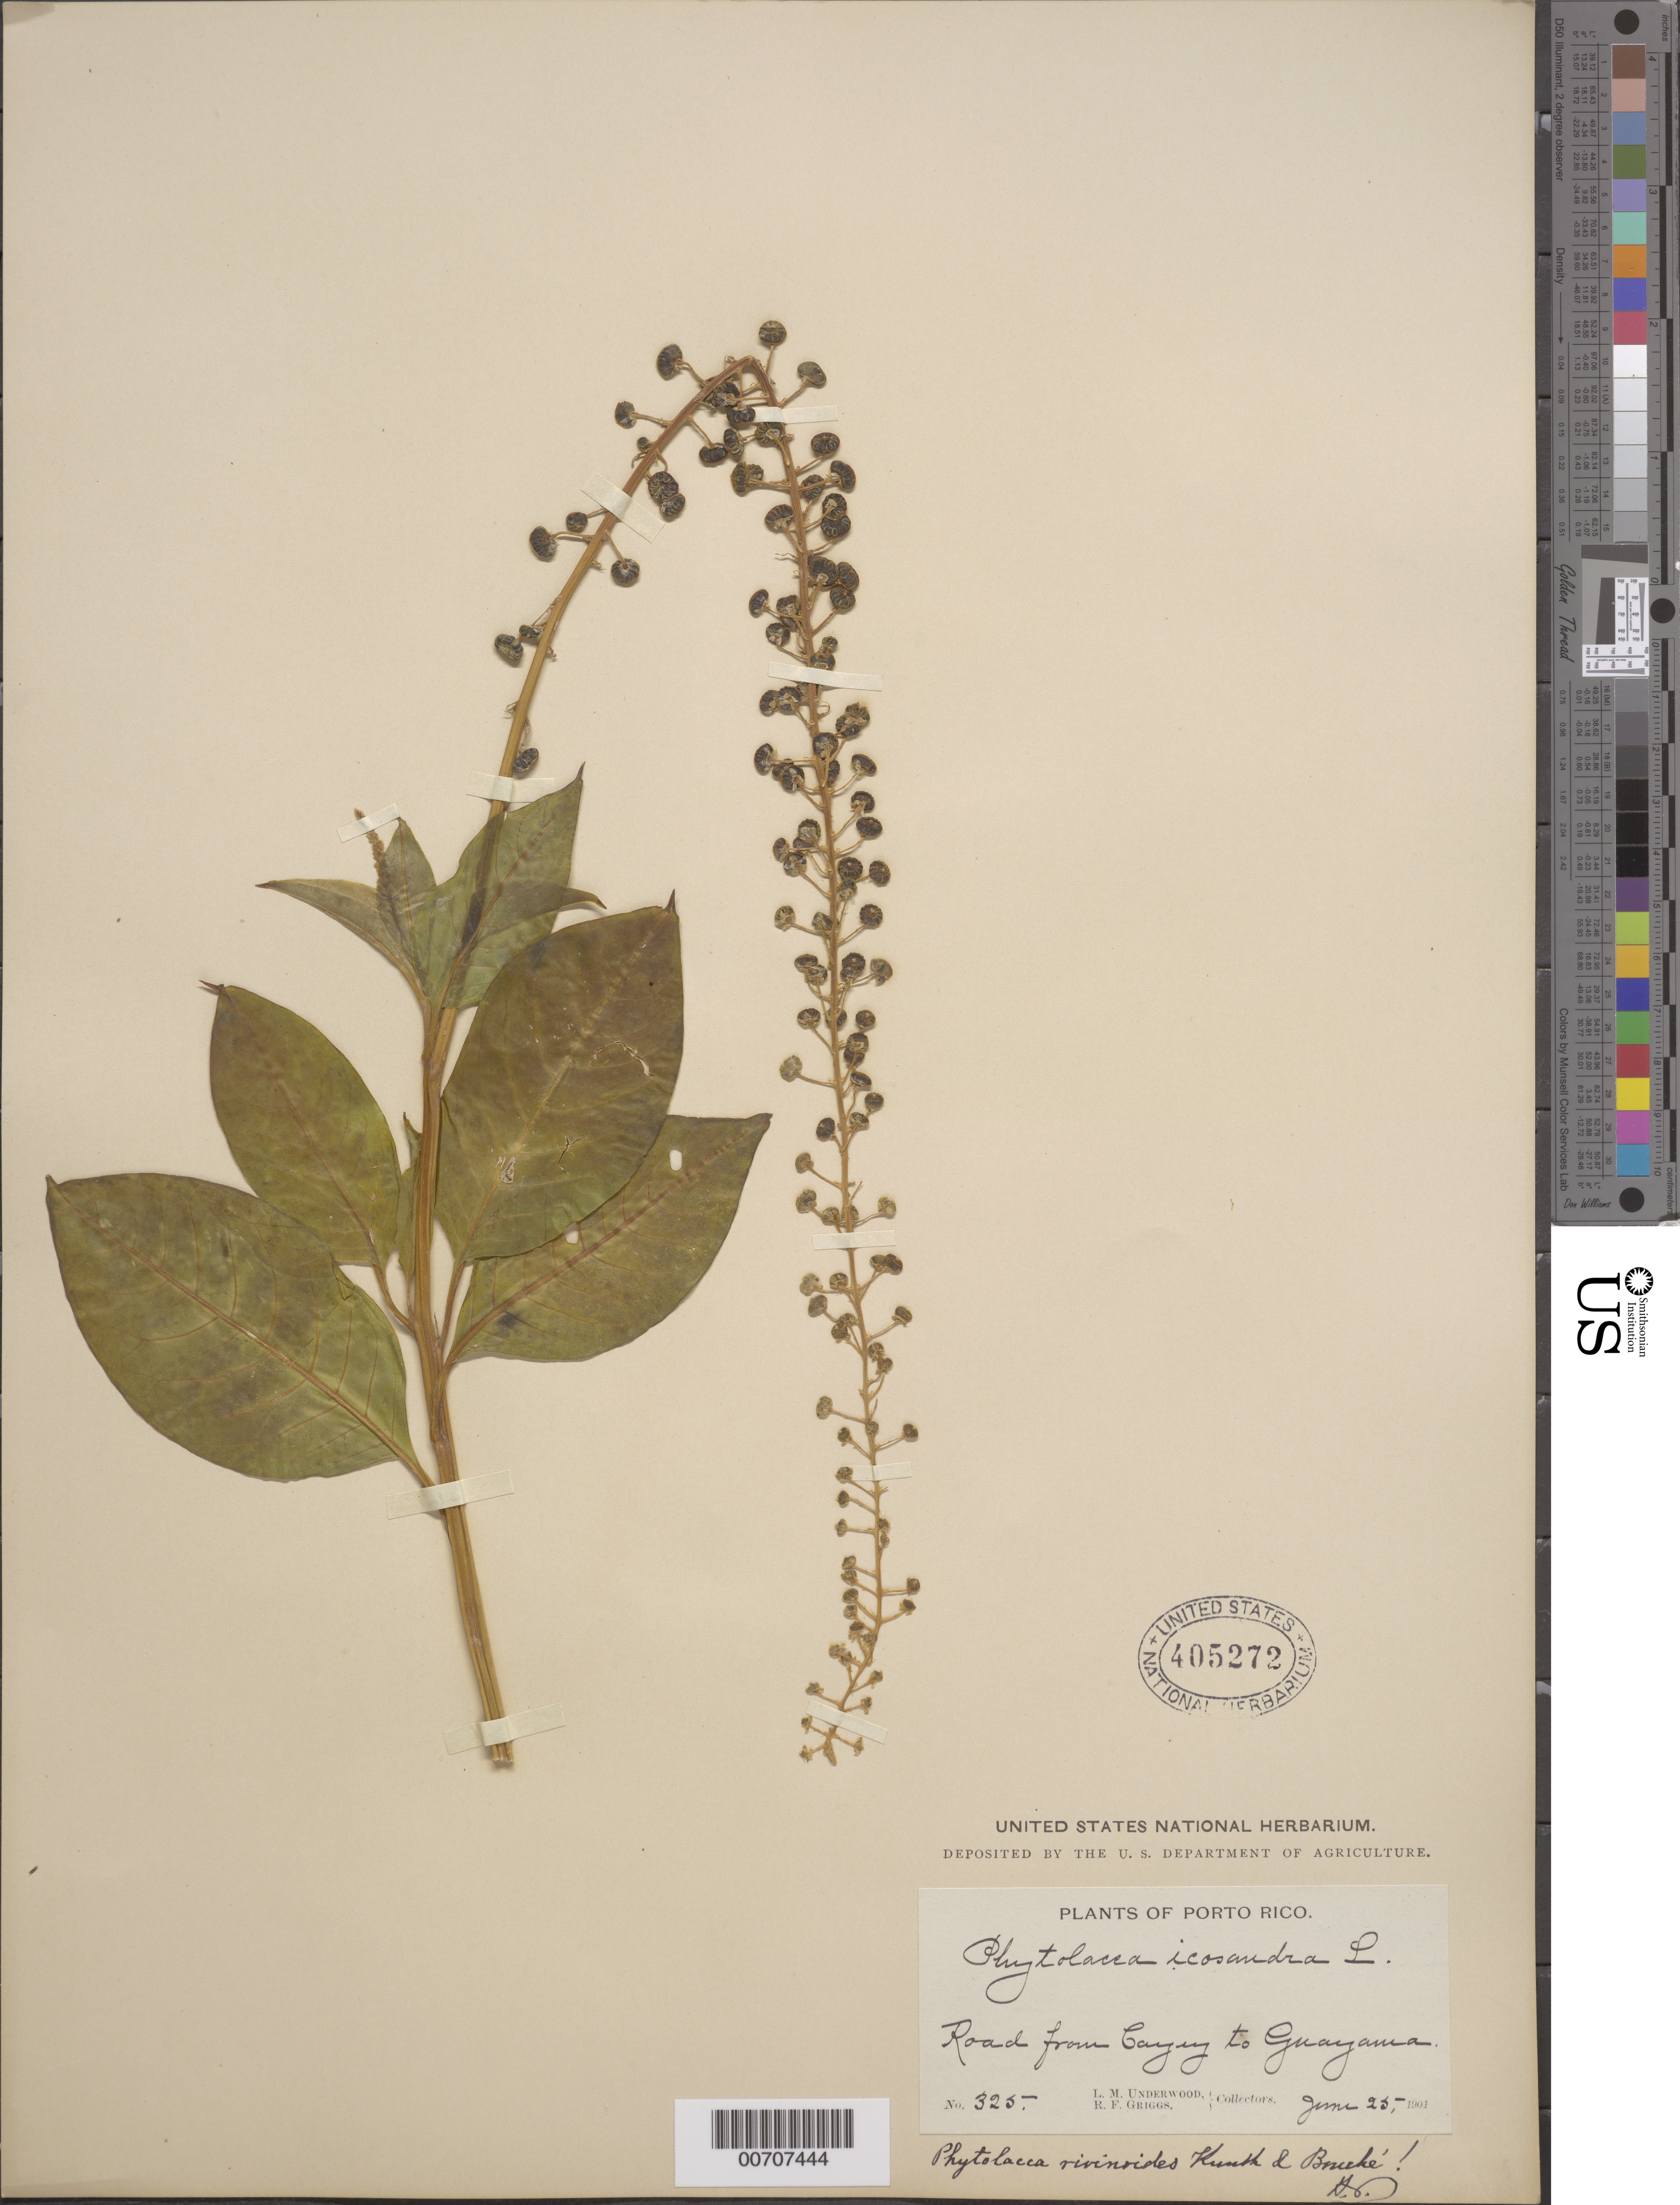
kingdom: Plantae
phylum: Tracheophyta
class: Magnoliopsida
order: Caryophyllales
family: Phytolaccaceae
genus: Phytolacca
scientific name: Phytolacca icosandra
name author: L.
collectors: L. M. Underwood & R. F. Griggs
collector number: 325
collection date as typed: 25 Jun 1901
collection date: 1901-06-25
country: Puerto Rico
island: Greater Antilles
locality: Cayey to Guayama, road from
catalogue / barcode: US 405272